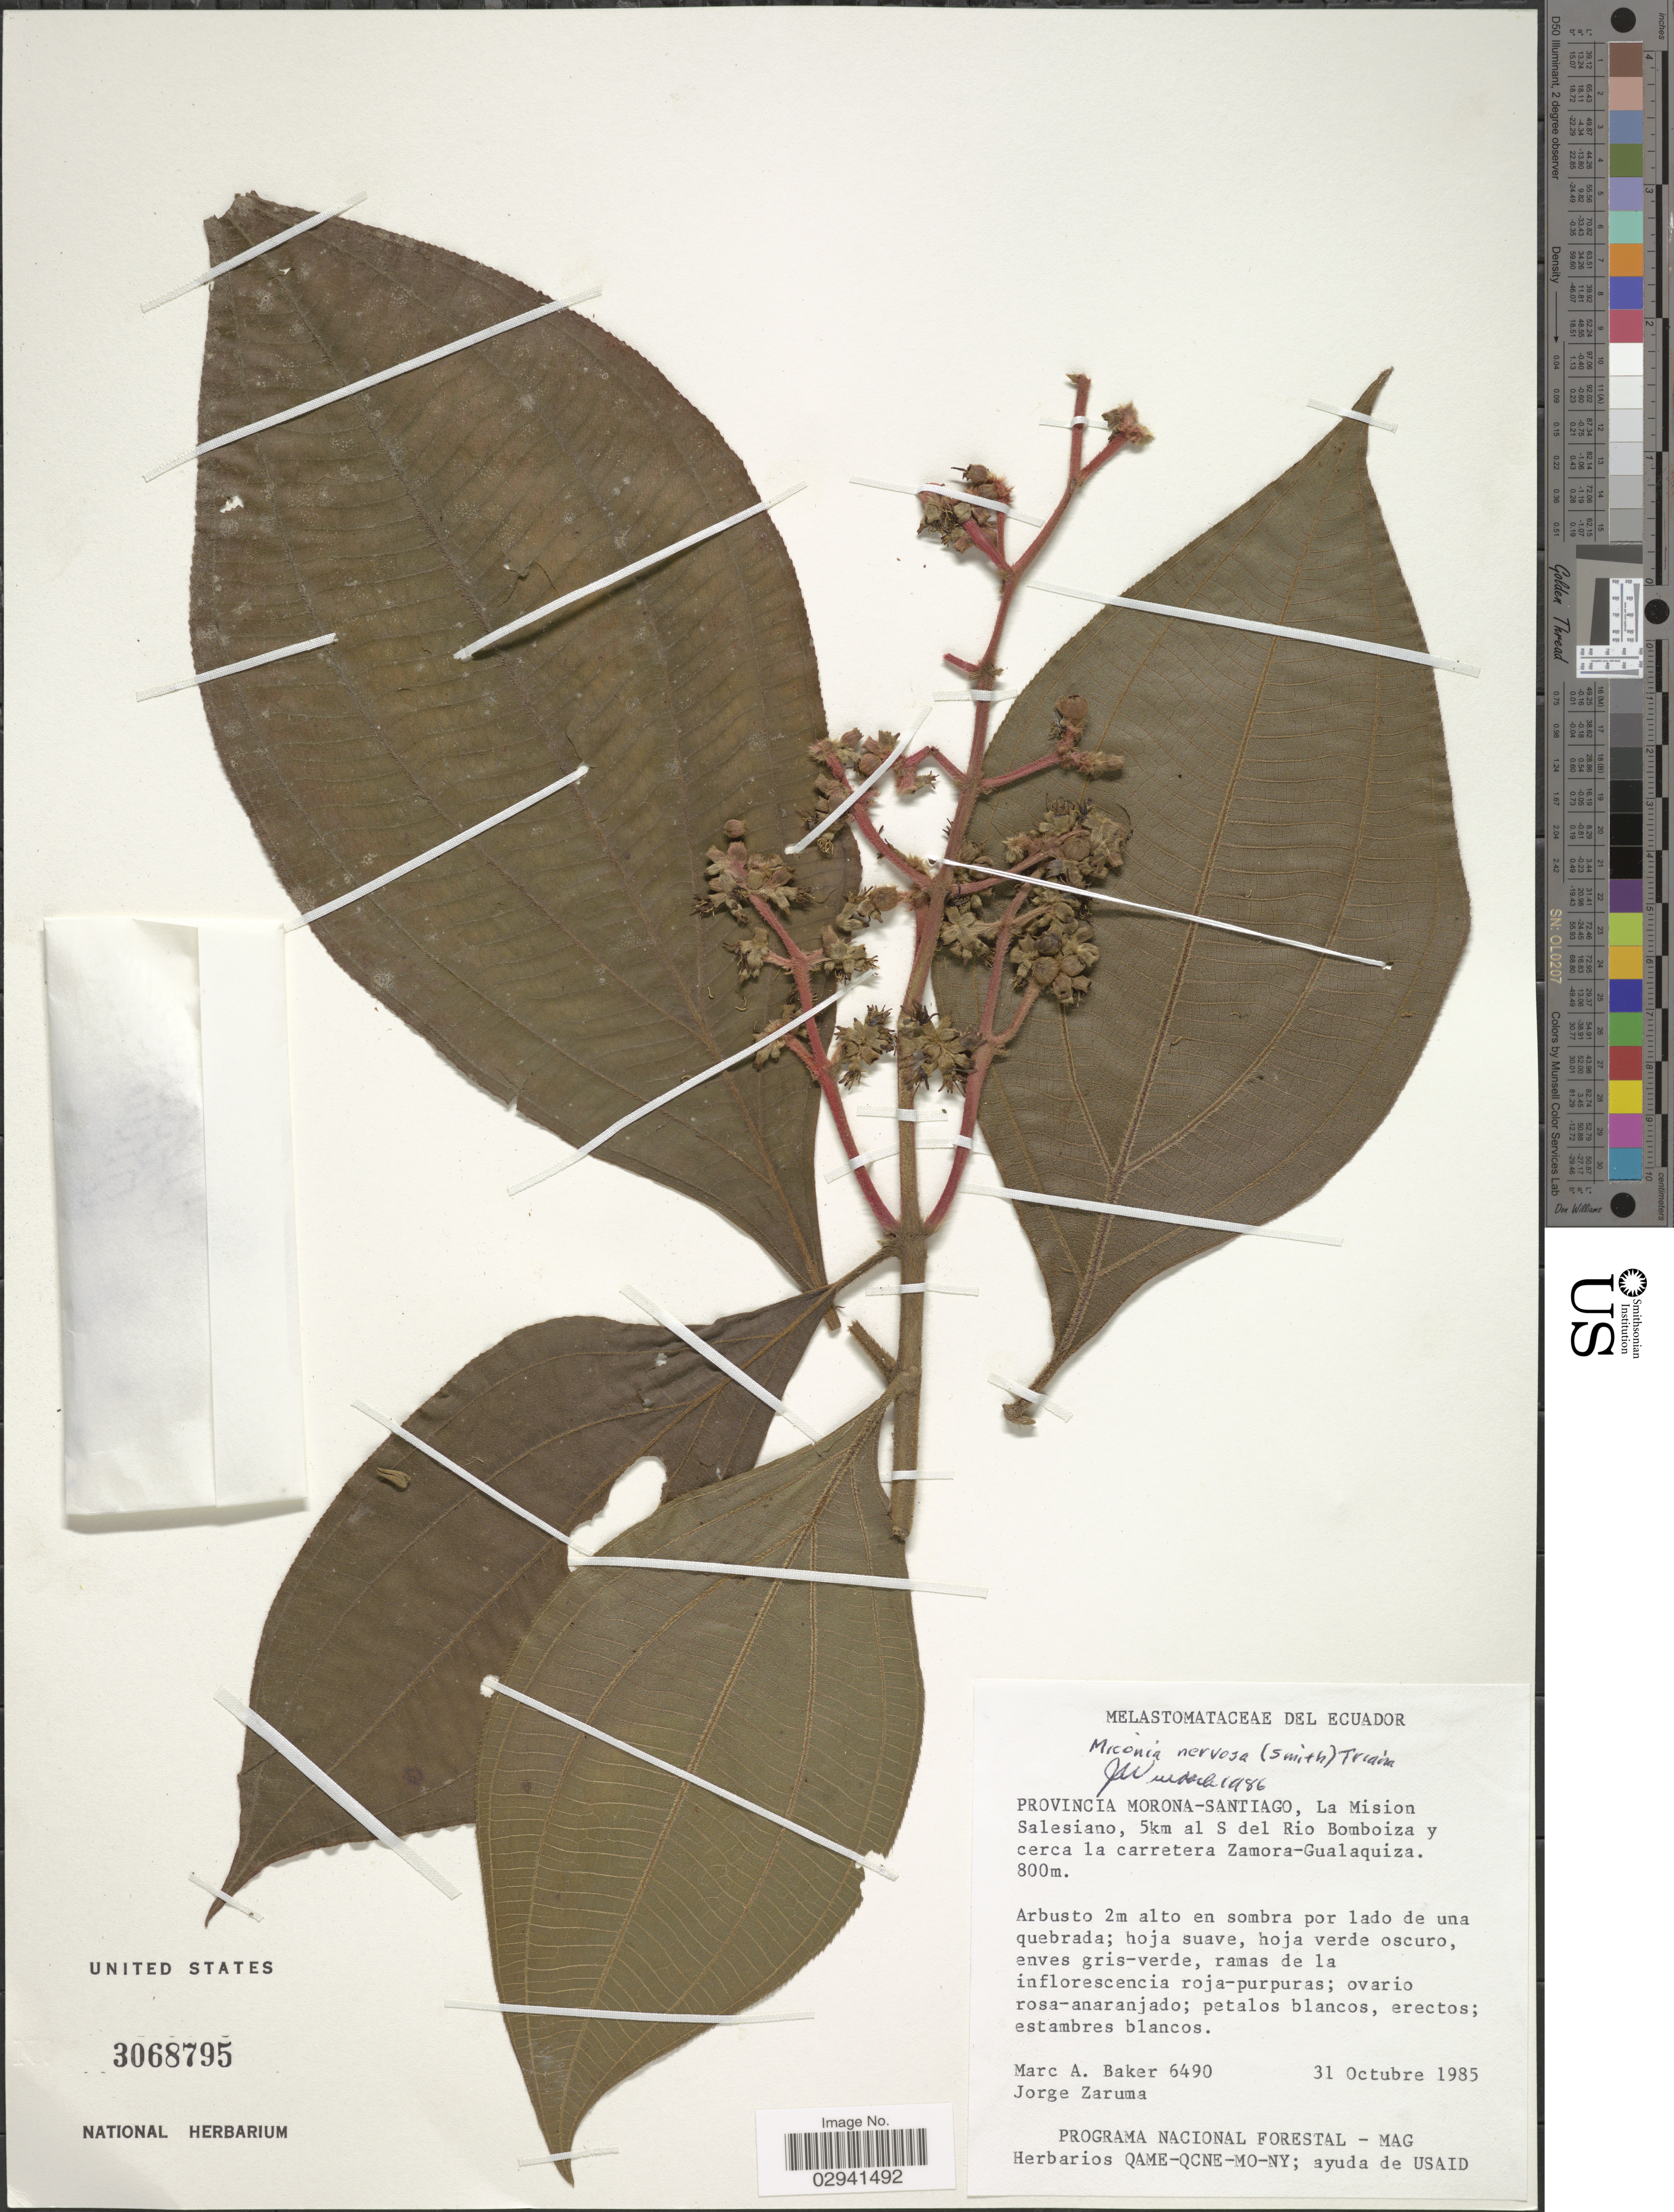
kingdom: Plantae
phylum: Tracheophyta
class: Magnoliopsida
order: Myrtales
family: Melastomataceae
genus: Miconia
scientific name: Miconia nervosa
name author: (Sm.) Triana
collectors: M. A. Baker & J. Zaruma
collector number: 6490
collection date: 1985-10-31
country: Ecuador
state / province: Morona-Santiago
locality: La Mision Salesiano, 5km al S del Rio Bomboiza y cerca la carretera Zamora-Gualaquiza.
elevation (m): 800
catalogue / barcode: US 3068795